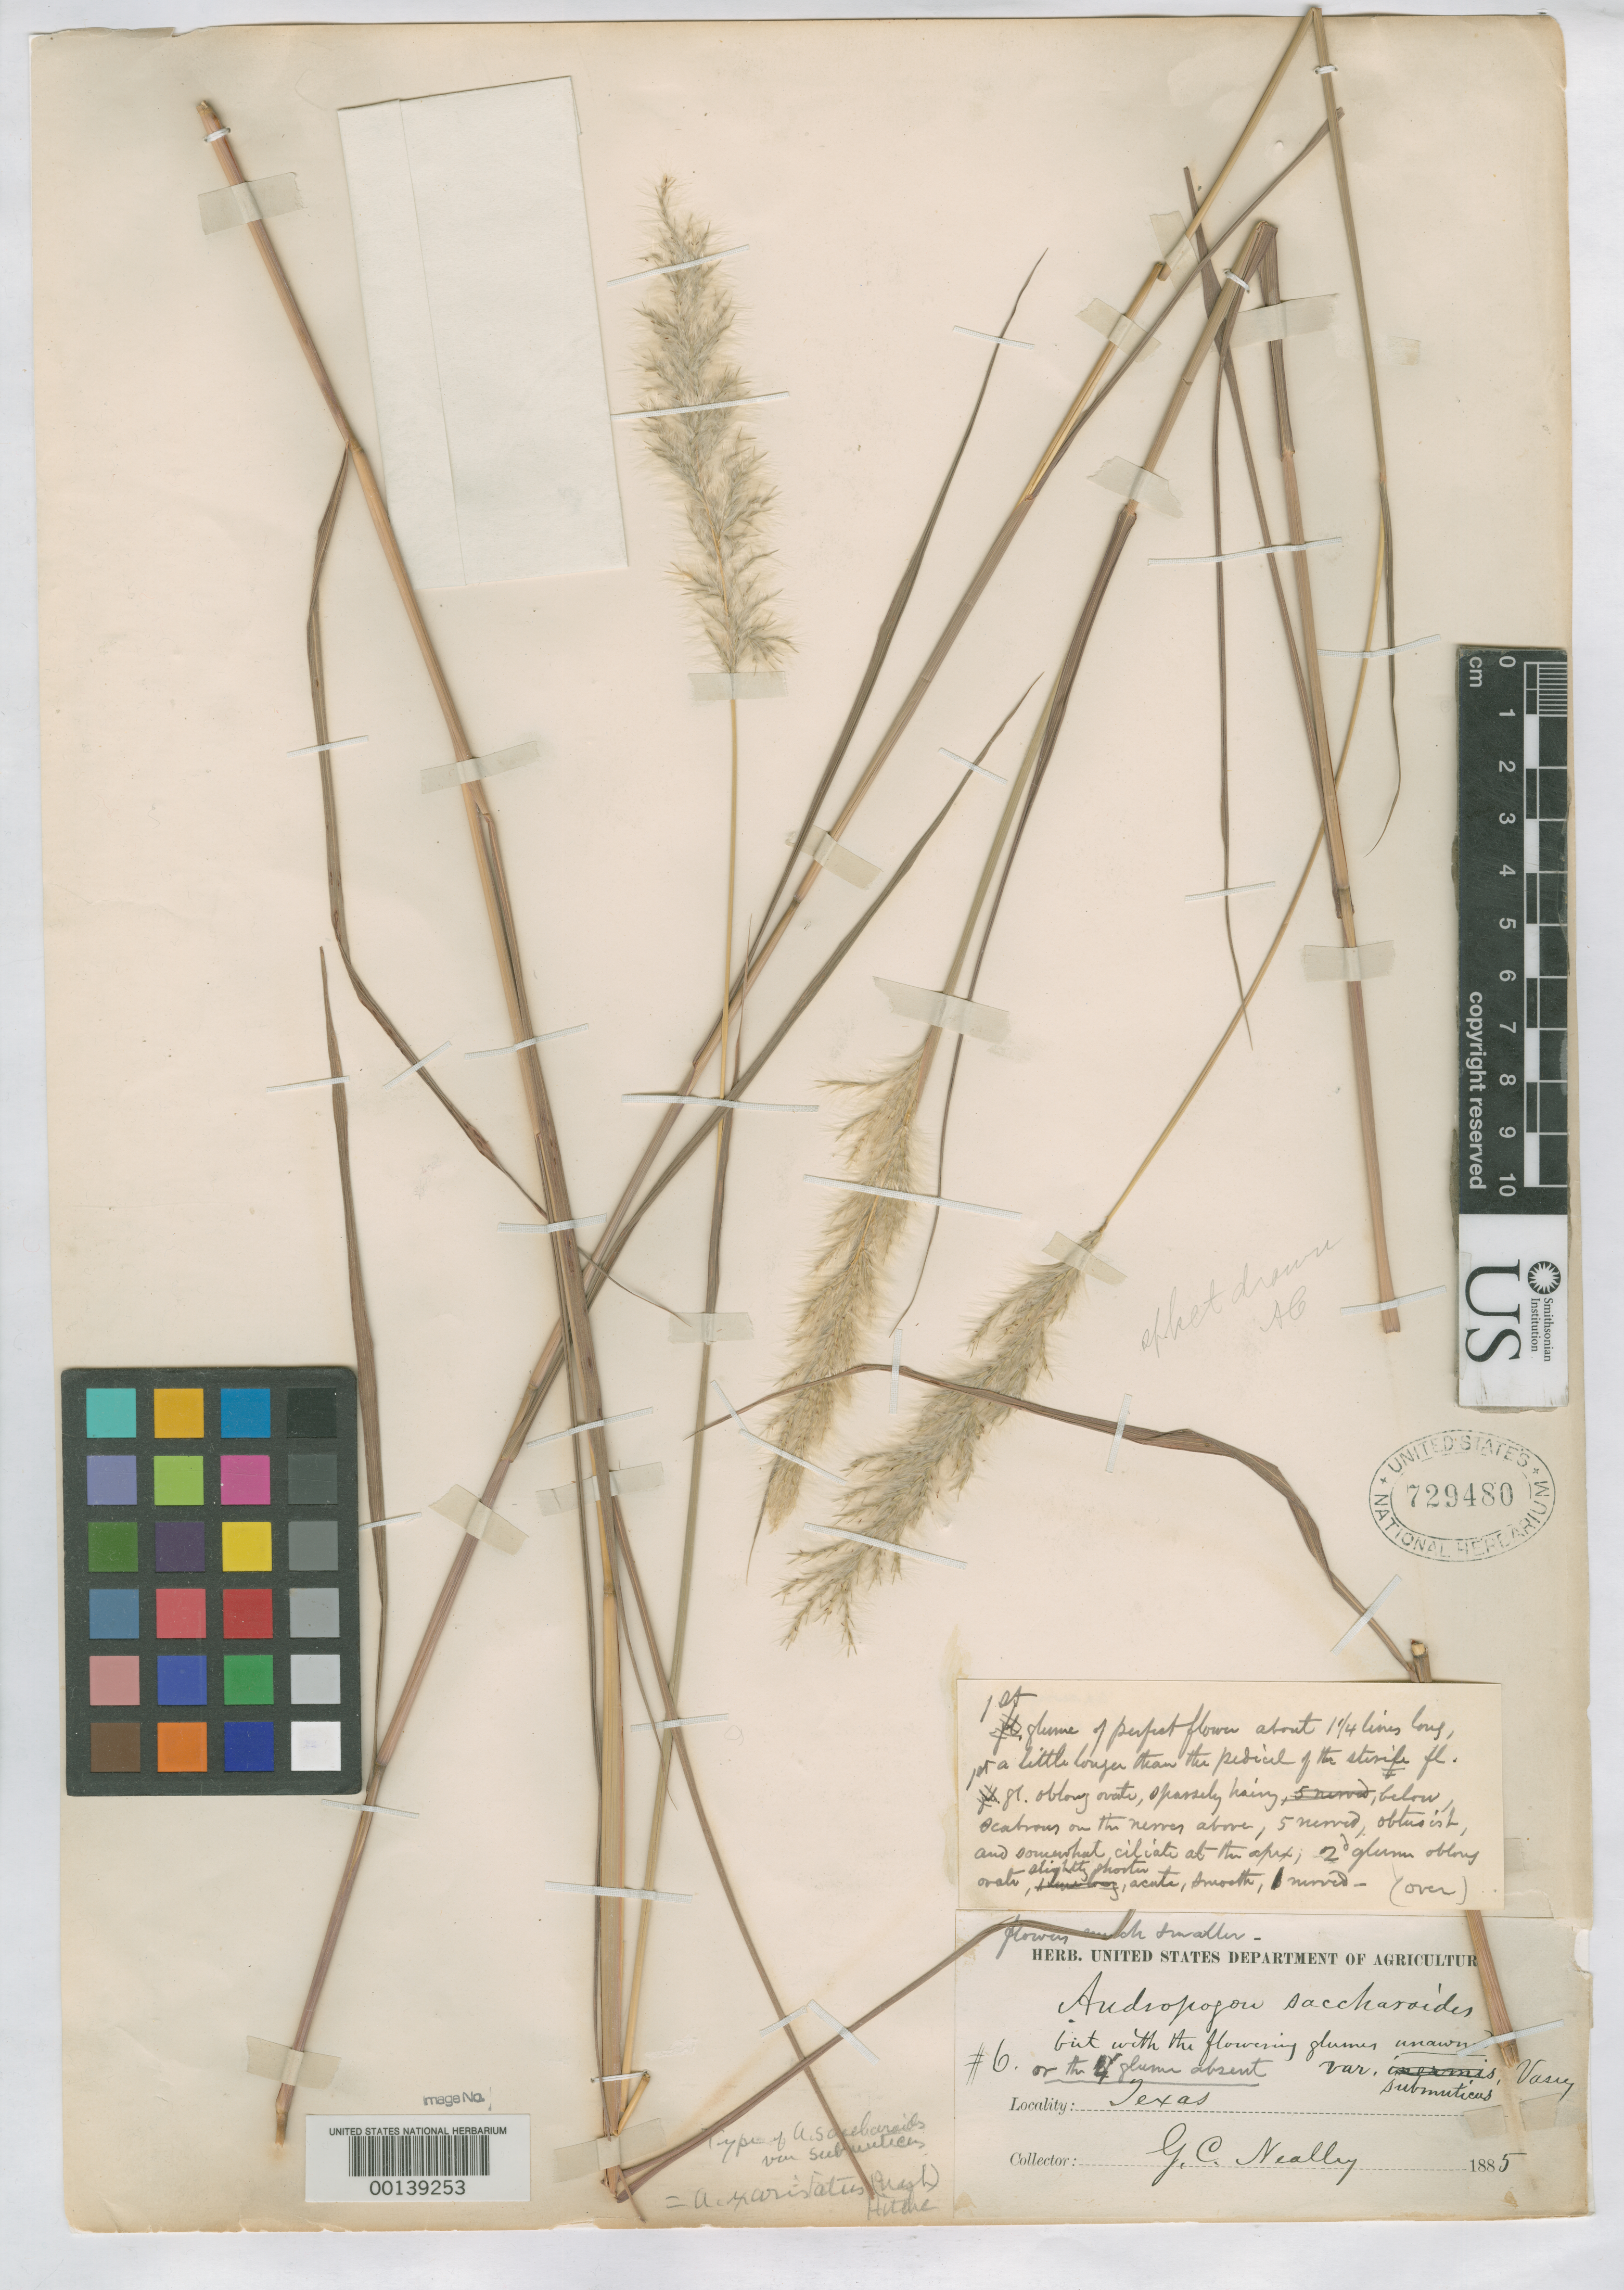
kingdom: Plantae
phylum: Tracheophyta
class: Liliopsida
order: Poales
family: Poaceae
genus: Andropogon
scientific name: Andropogon saccharoides var. submuticus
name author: Vasey ex Hack. in A. DC.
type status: Isotype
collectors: G. C. Nealley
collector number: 6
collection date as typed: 1885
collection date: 1885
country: United States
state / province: Texas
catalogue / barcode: US 729480